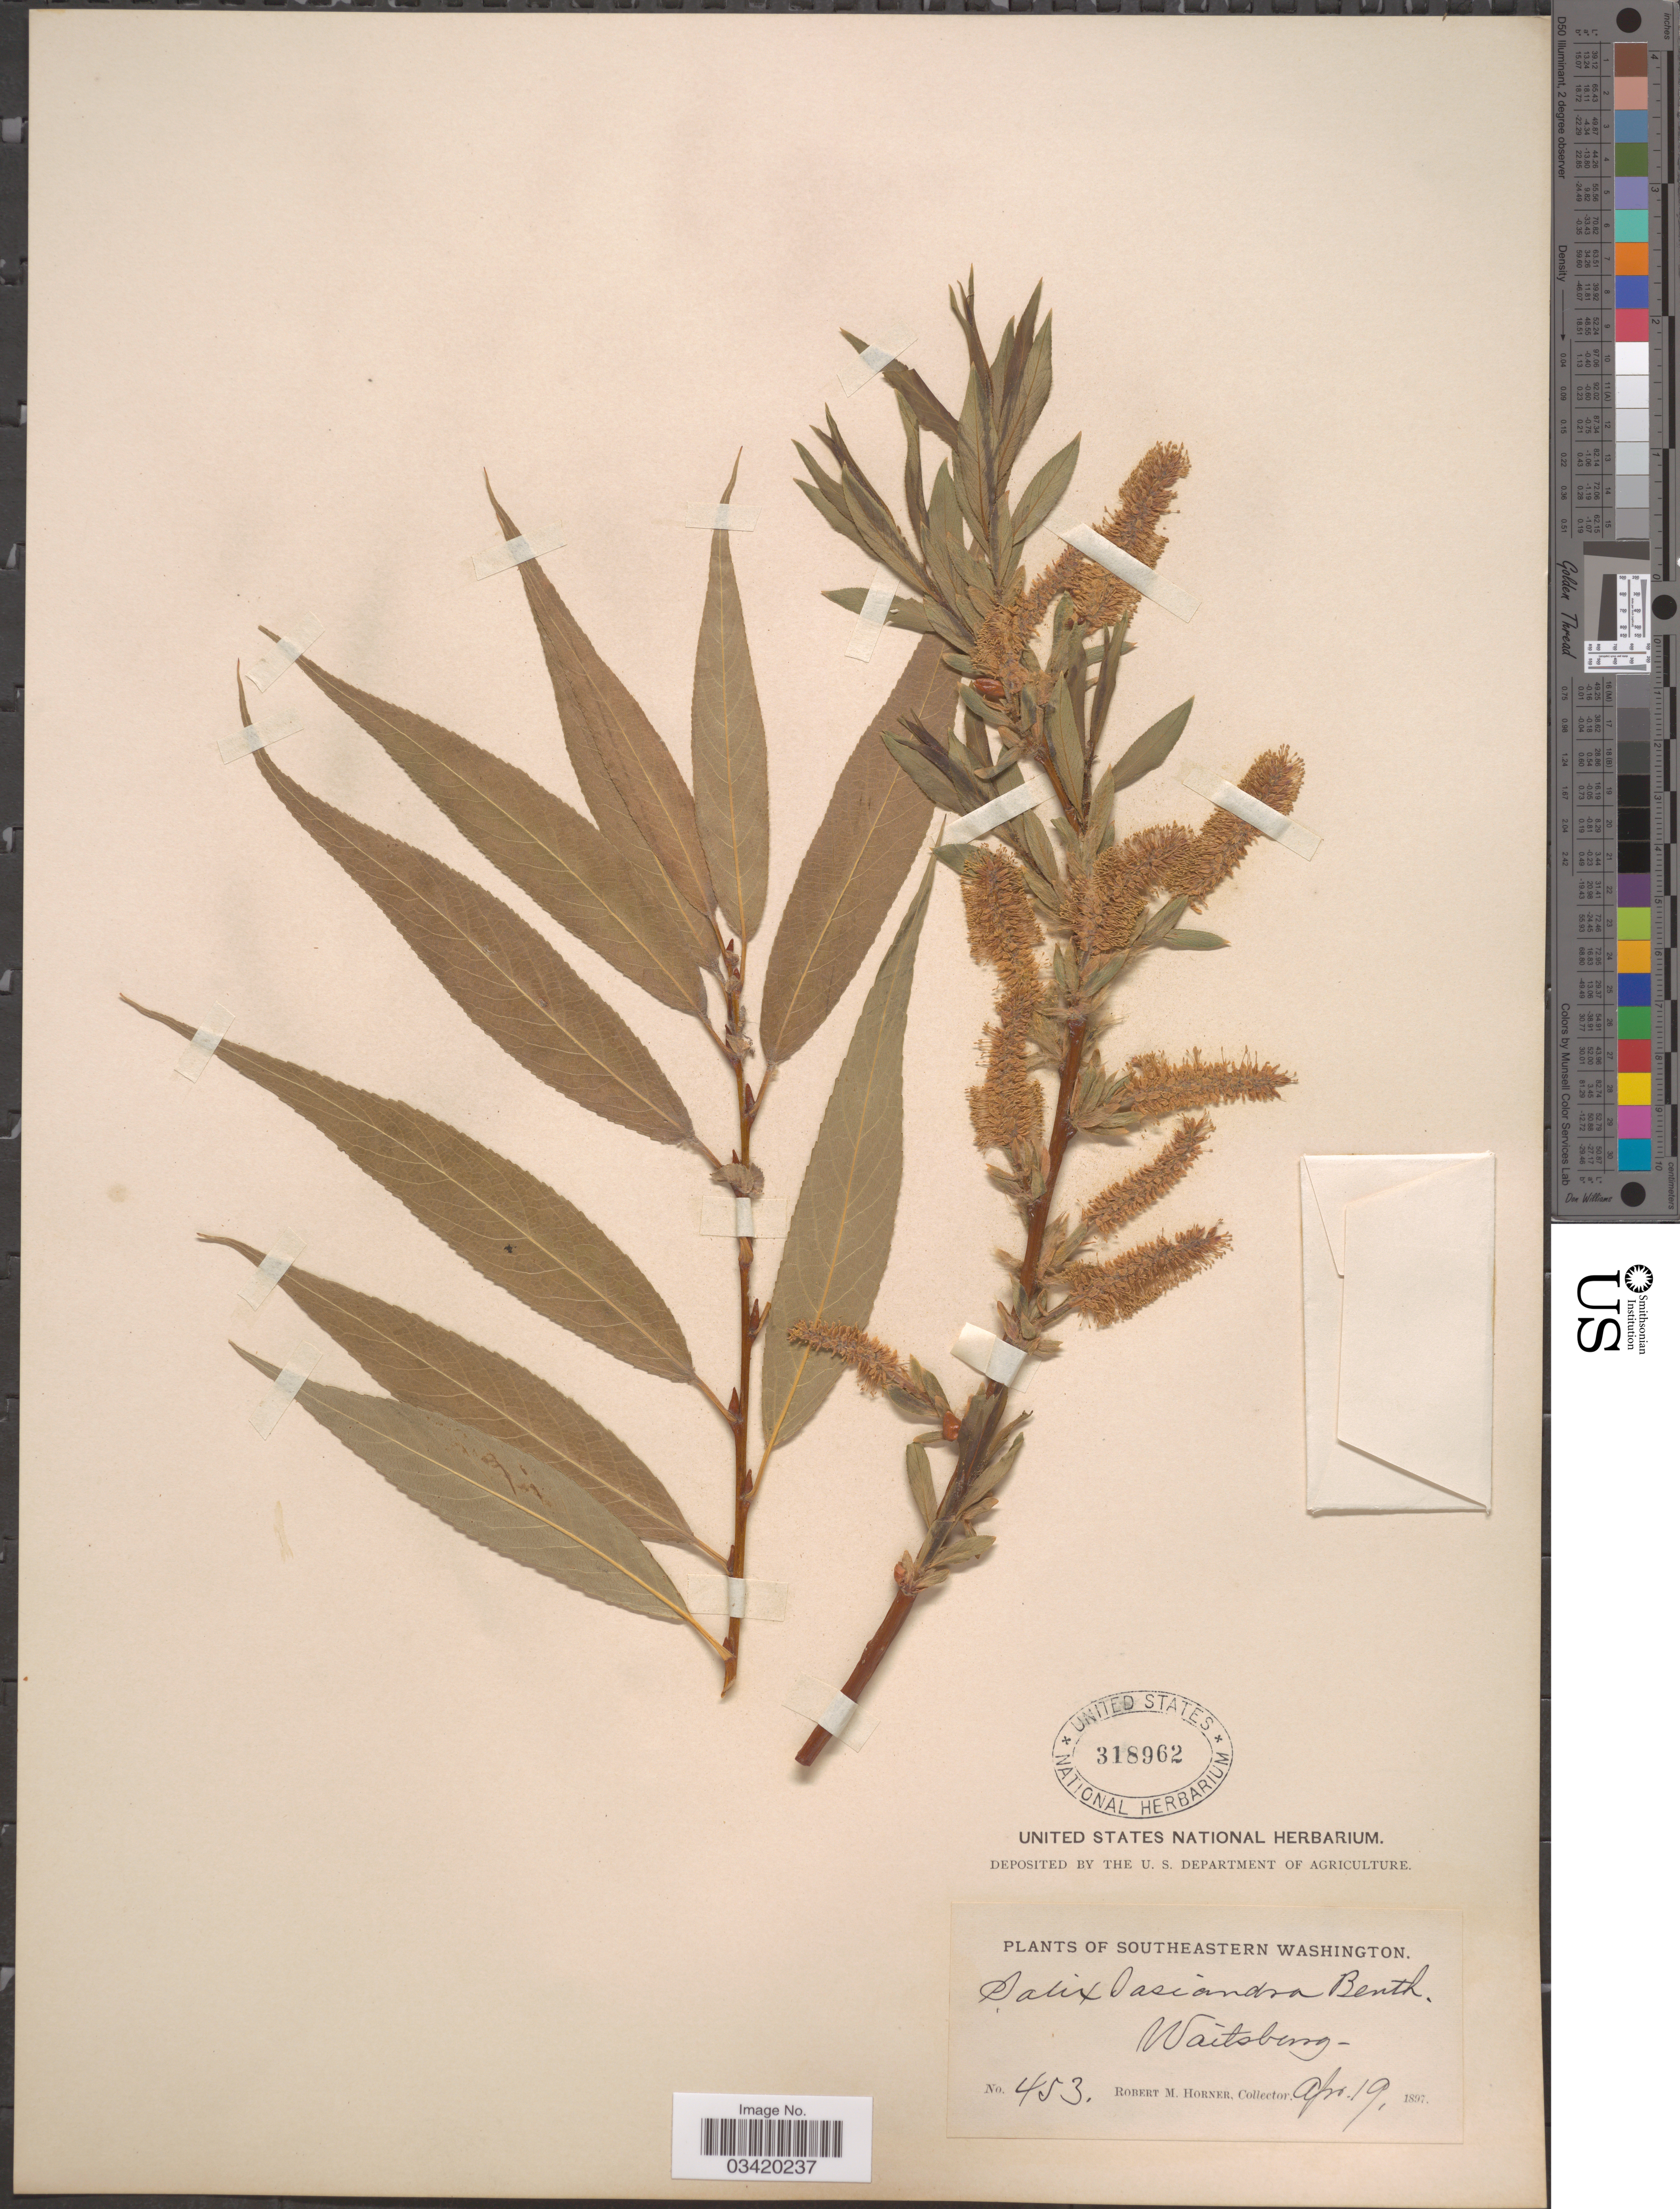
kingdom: Plantae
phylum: Tracheophyta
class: Magnoliopsida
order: Malpighiales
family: Salicaceae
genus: Salix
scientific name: Salix fendleriana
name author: Andersson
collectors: R. Horner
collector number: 453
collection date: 1897-04-19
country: United States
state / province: Washington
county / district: Walla Walla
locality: Southeastern Washington. Waitsburg.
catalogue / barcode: US 318962